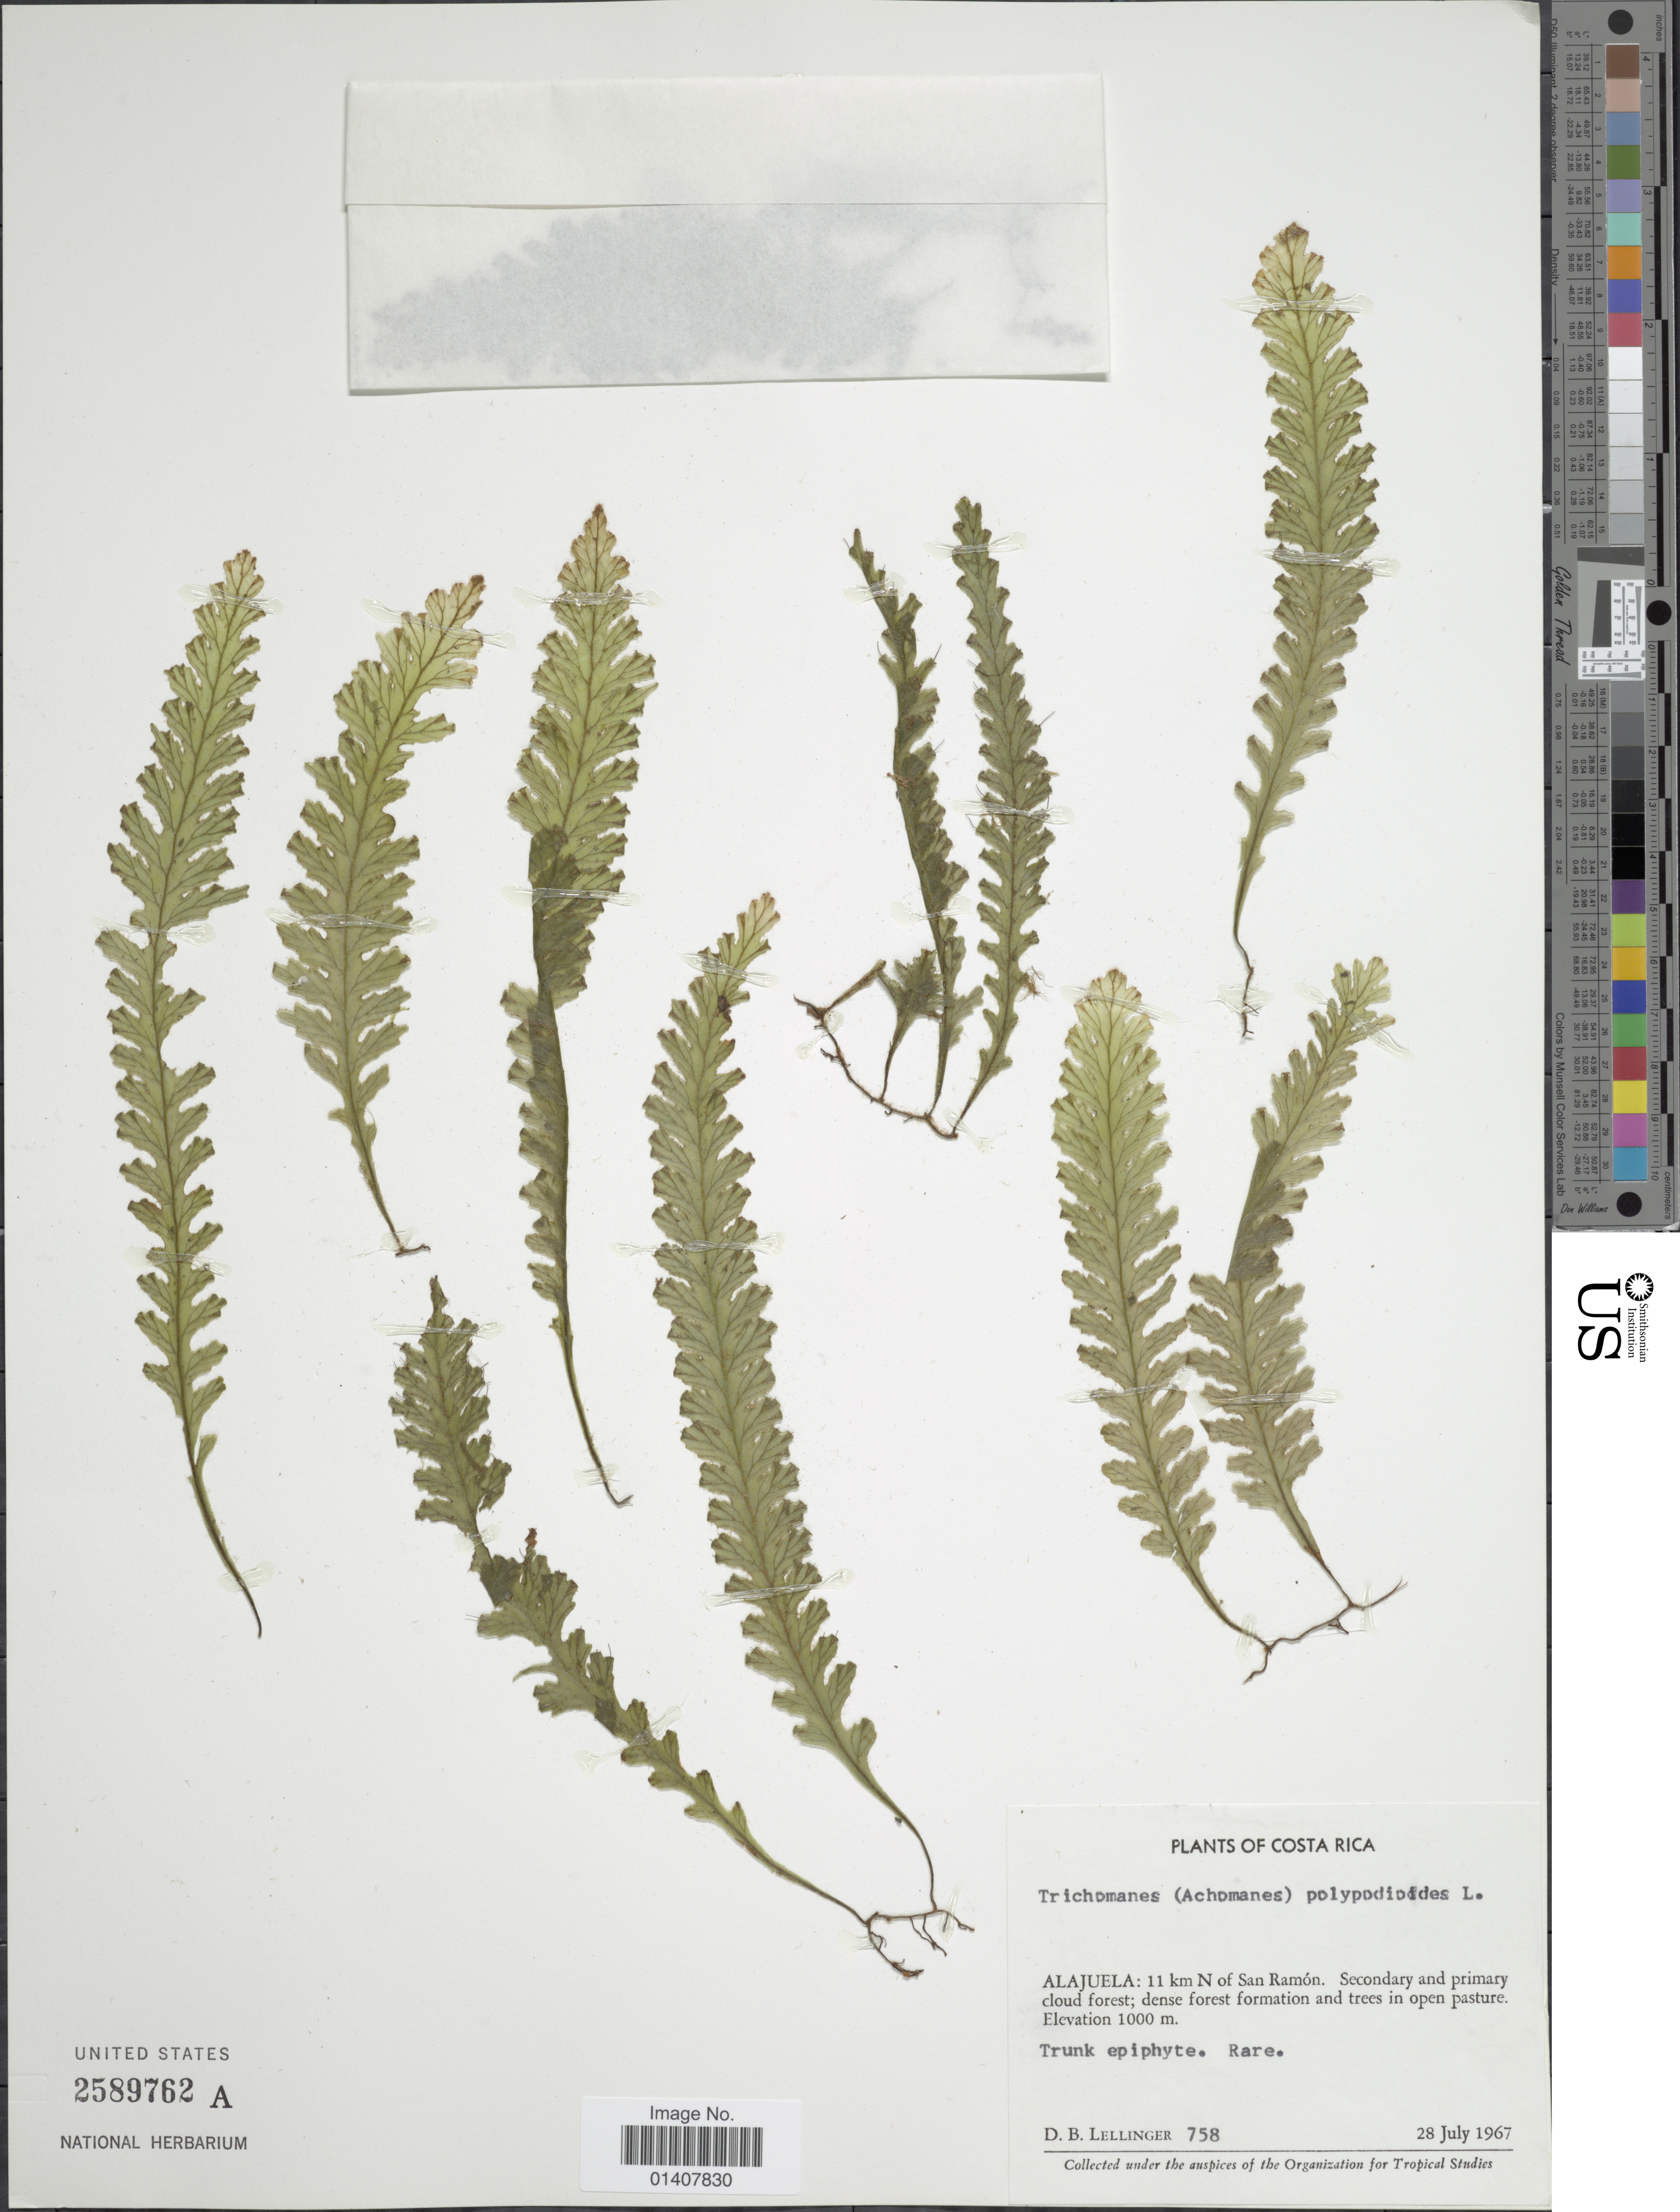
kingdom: Plantae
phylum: Tracheophyta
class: Polypodiopsida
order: Hymenophyllales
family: Hymenophyllaceae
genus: Trichomanes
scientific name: Trichomanes polypodioides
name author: L.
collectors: D. B. Lellinger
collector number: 758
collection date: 1967-07-28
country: Costa Rica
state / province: Alajuela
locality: Alajuela: 11km N of San Ramón, secondary primary cloud forest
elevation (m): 1000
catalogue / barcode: US 2589762A